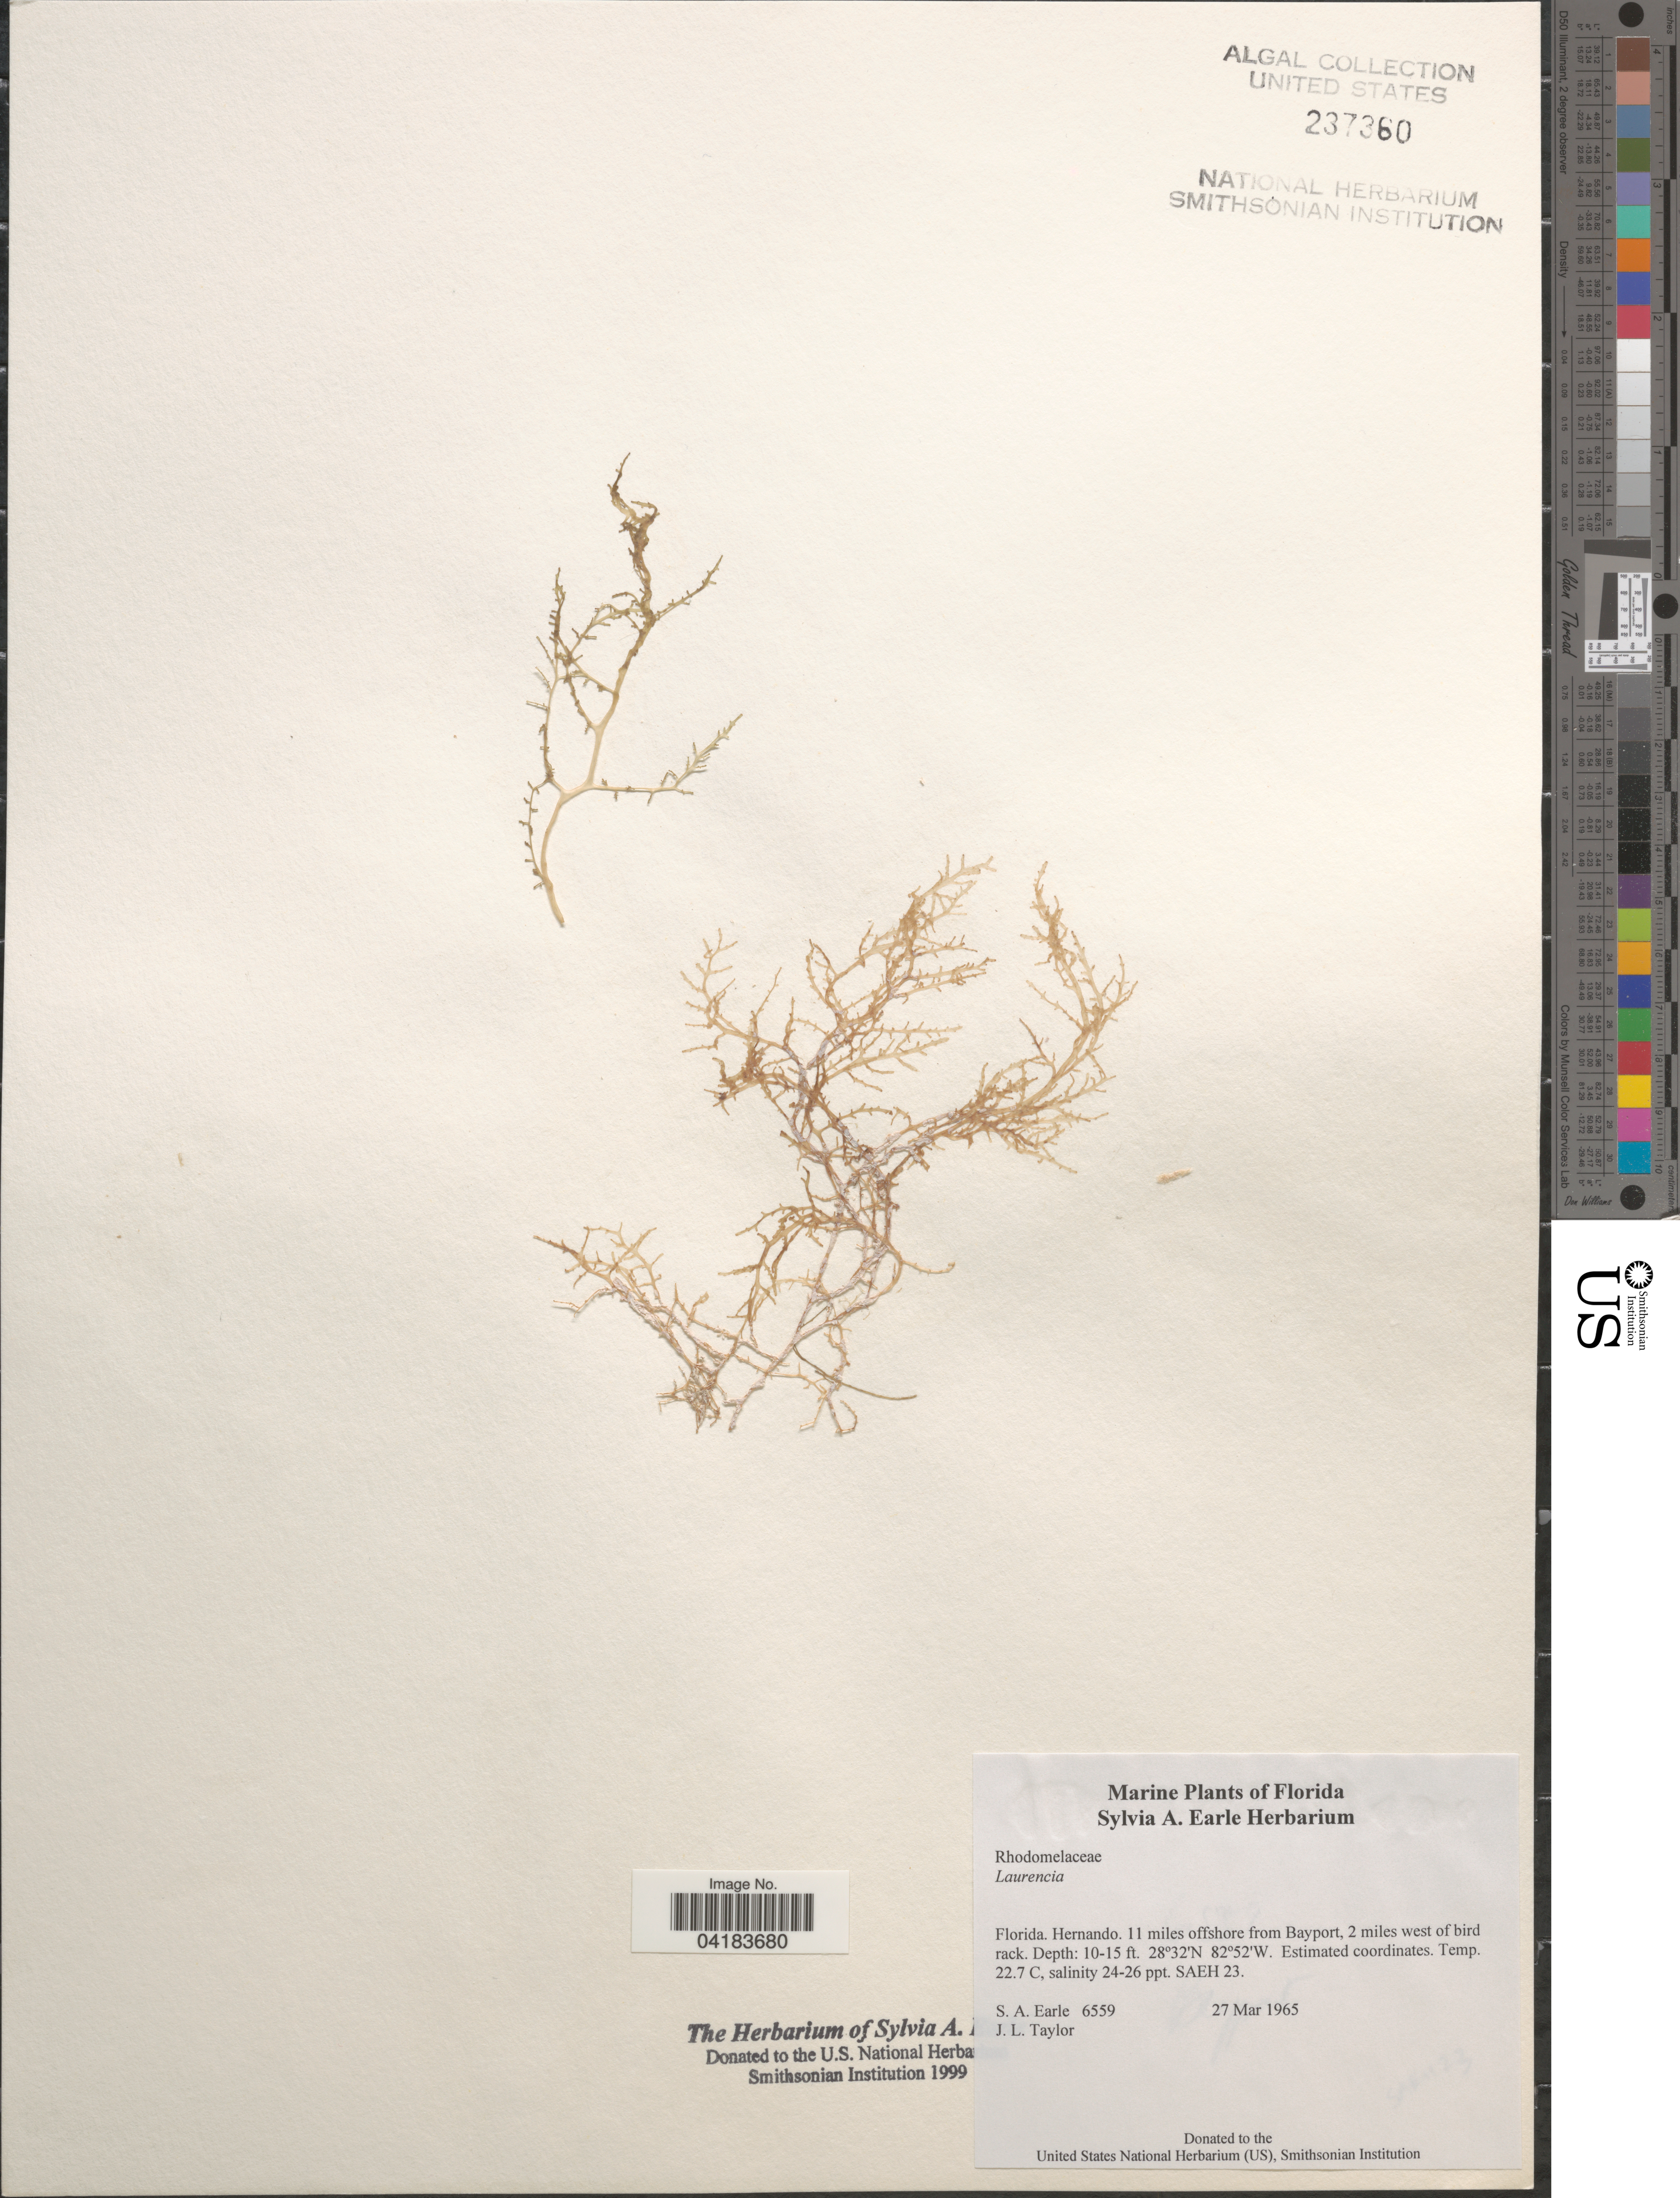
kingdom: Plantae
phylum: Rhodophyta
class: Florideophyceae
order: Ceramiales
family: Rhodomelaceae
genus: Laurencia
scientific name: Laurencia sp.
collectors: S. A. Earle & J. L. Taylor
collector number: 6559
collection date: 1965-03-27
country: United States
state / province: Florida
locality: Hernando. 11 miles offshore from Bayport, 2 miles west of bird rack.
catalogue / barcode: US 237360